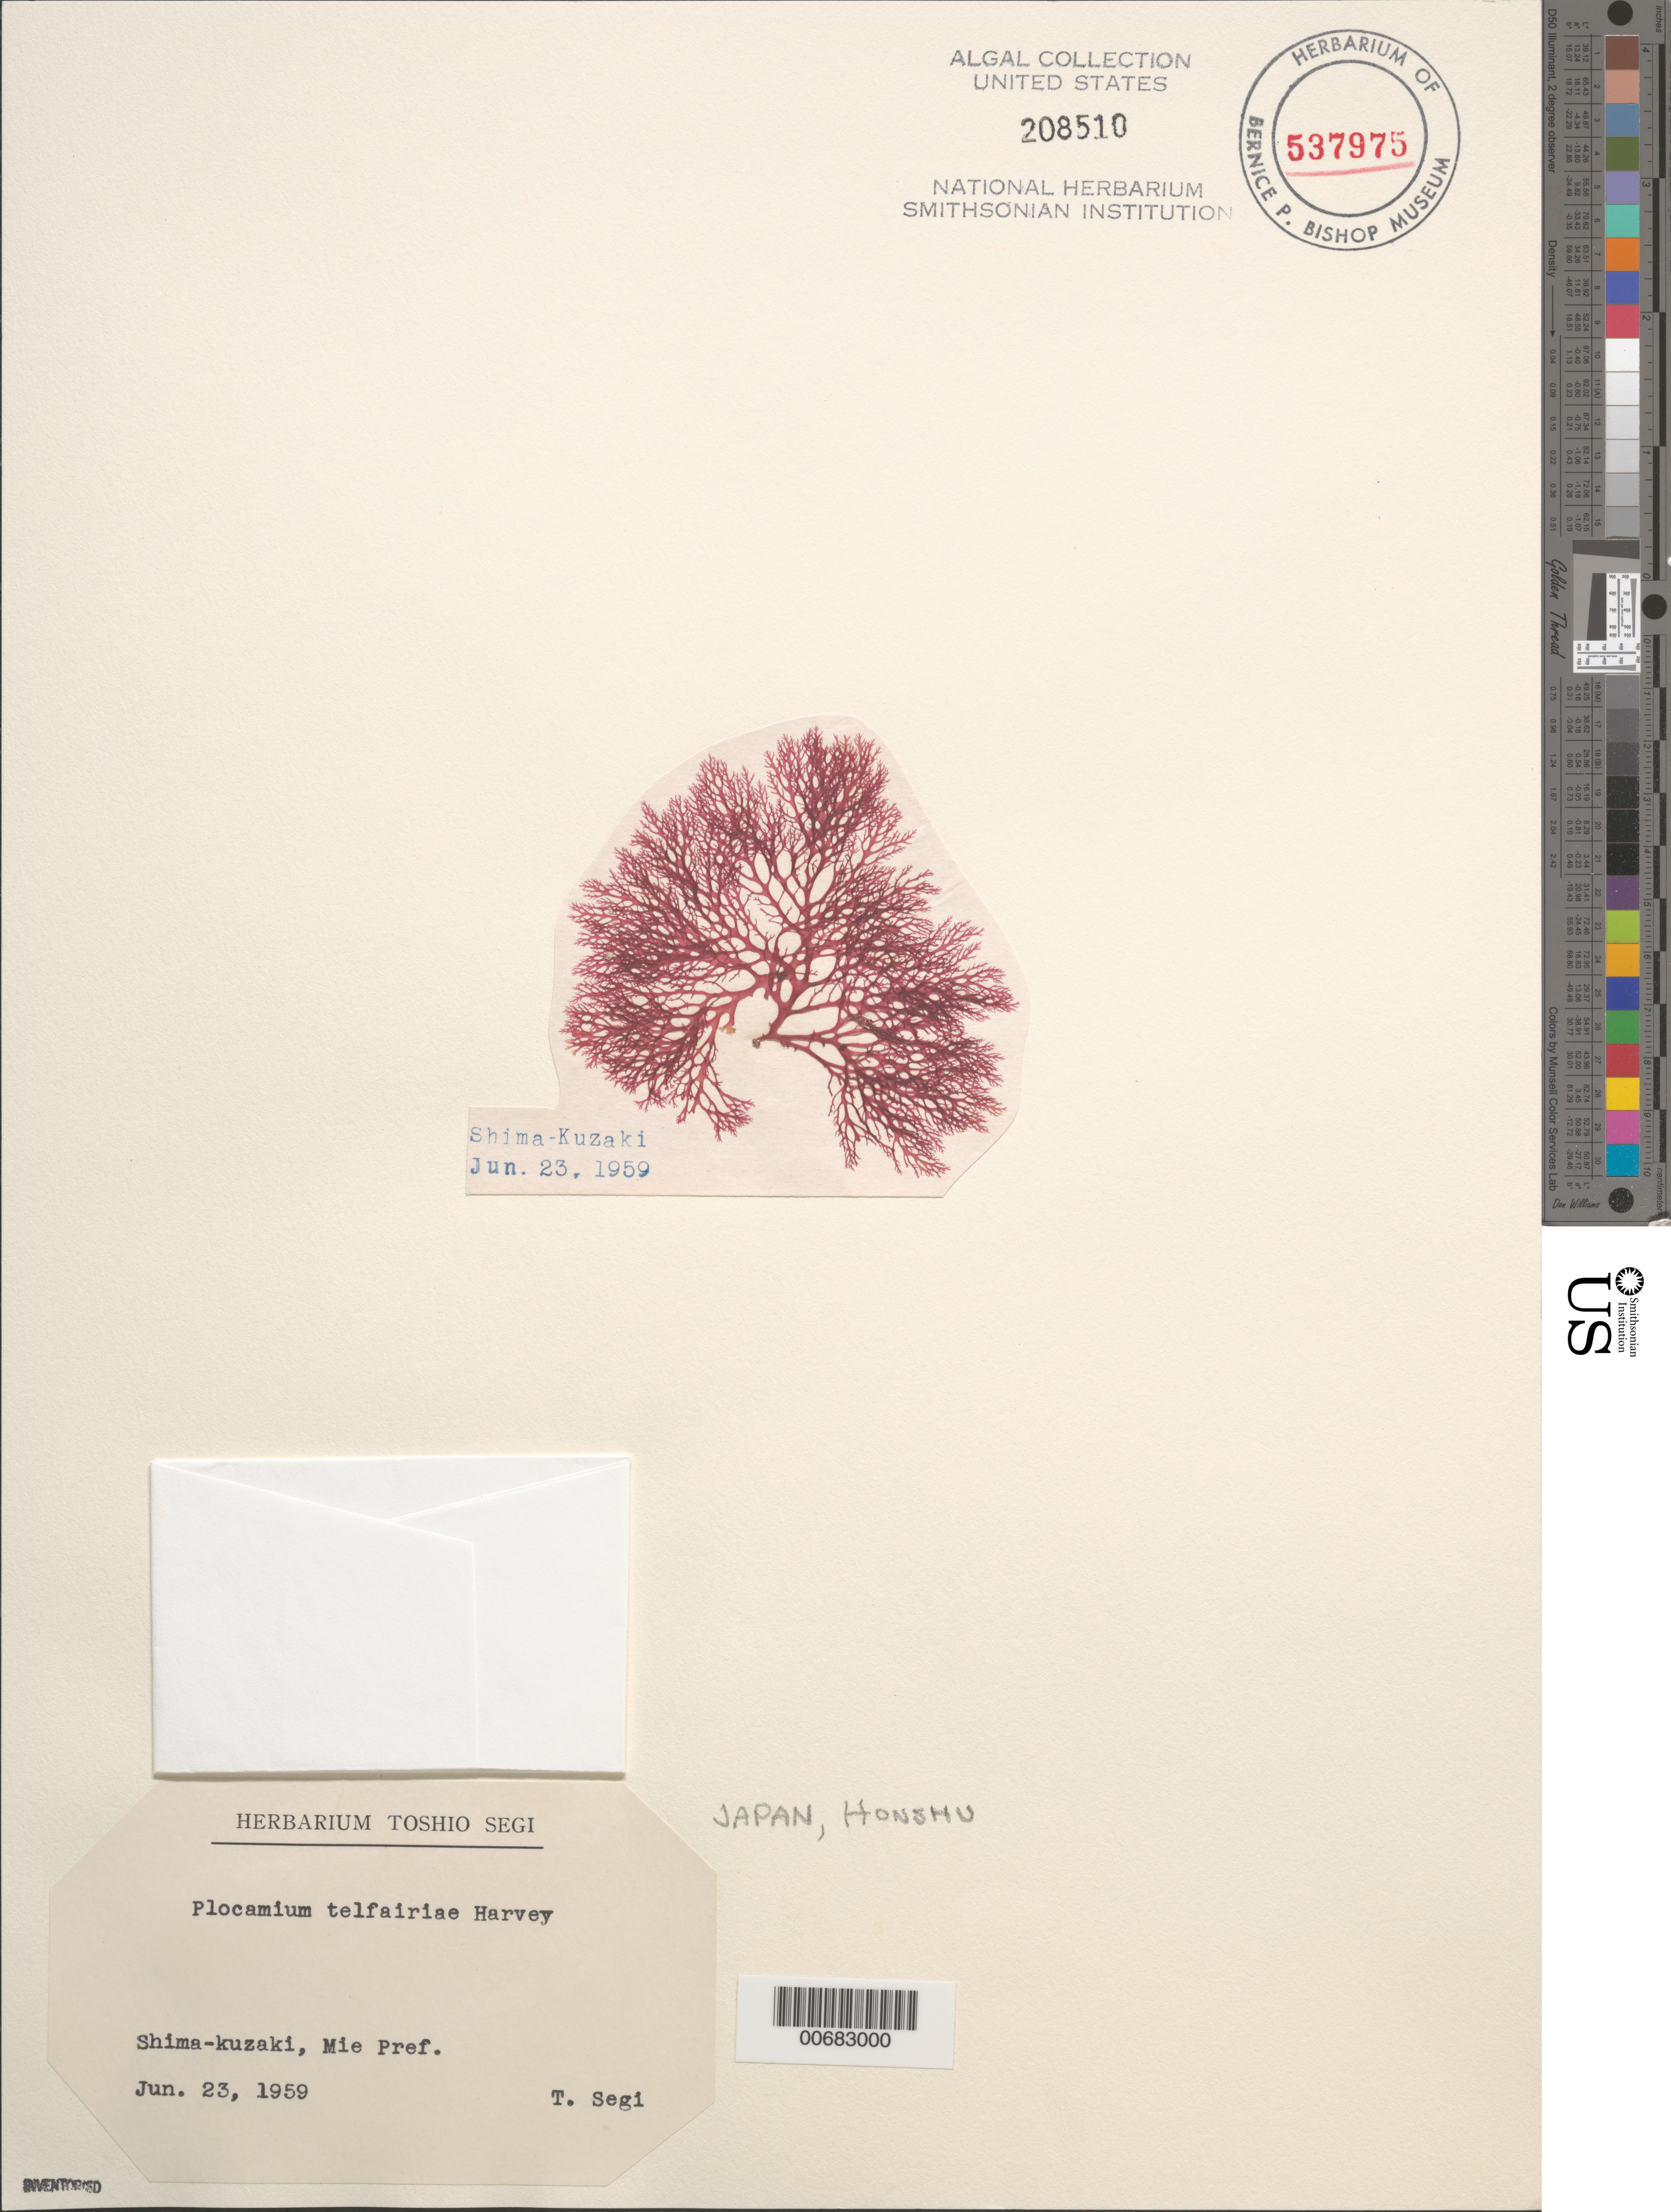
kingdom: Plantae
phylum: Rhodophyta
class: Florideophyceae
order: Plocamiales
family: Plocamiaceae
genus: Plocamium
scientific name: Plocamium telfairiae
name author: (Hook. & Harv.) Harv. ex Kütz.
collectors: T. Segi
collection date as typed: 23 Jun 1959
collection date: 1959-06-23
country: Japan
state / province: Mie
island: Honshu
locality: Shima-kuzaki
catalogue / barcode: US 208510